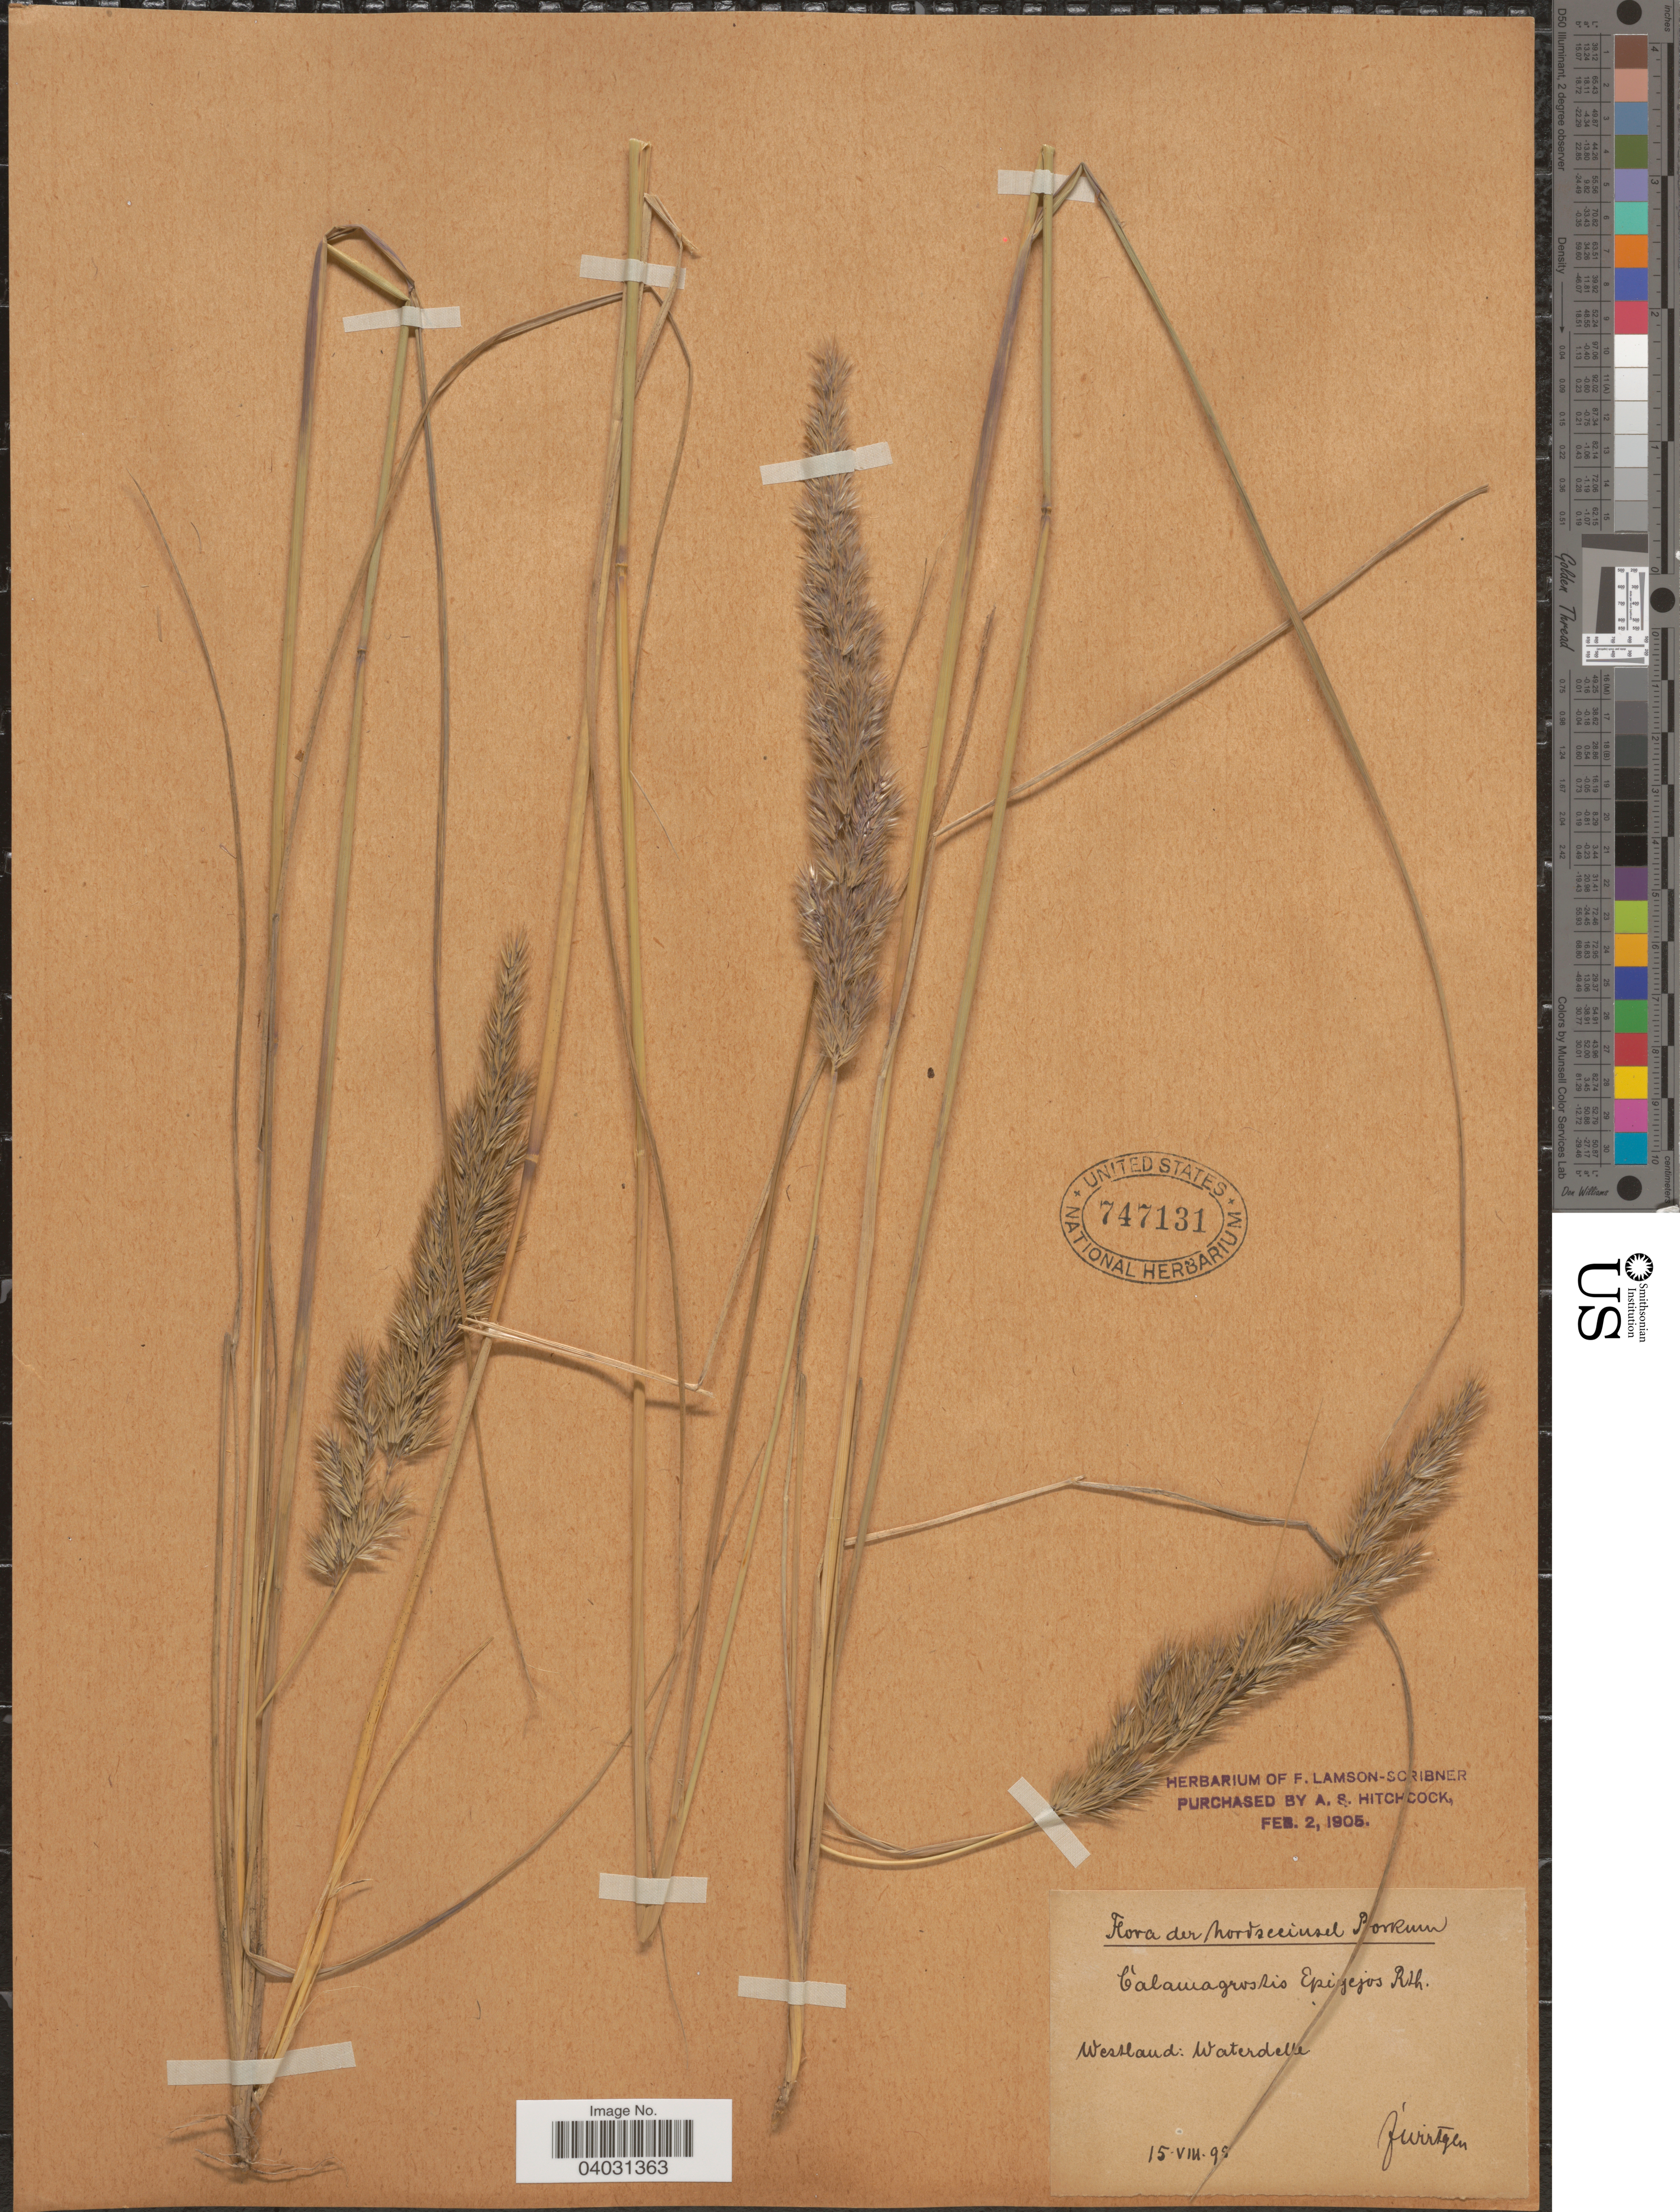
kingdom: Plantae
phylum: Tracheophyta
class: Liliopsida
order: Poales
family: Poaceae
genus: Calamagrostis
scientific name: Calamagrostis epigeios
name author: (L.) Roth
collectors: F. Wirtgen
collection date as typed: Transcribed d/m/y: 15/8/95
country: Germany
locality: Nordseeinsel Borkum. Westland: Waterdelle. [interpreted]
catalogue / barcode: US 747131